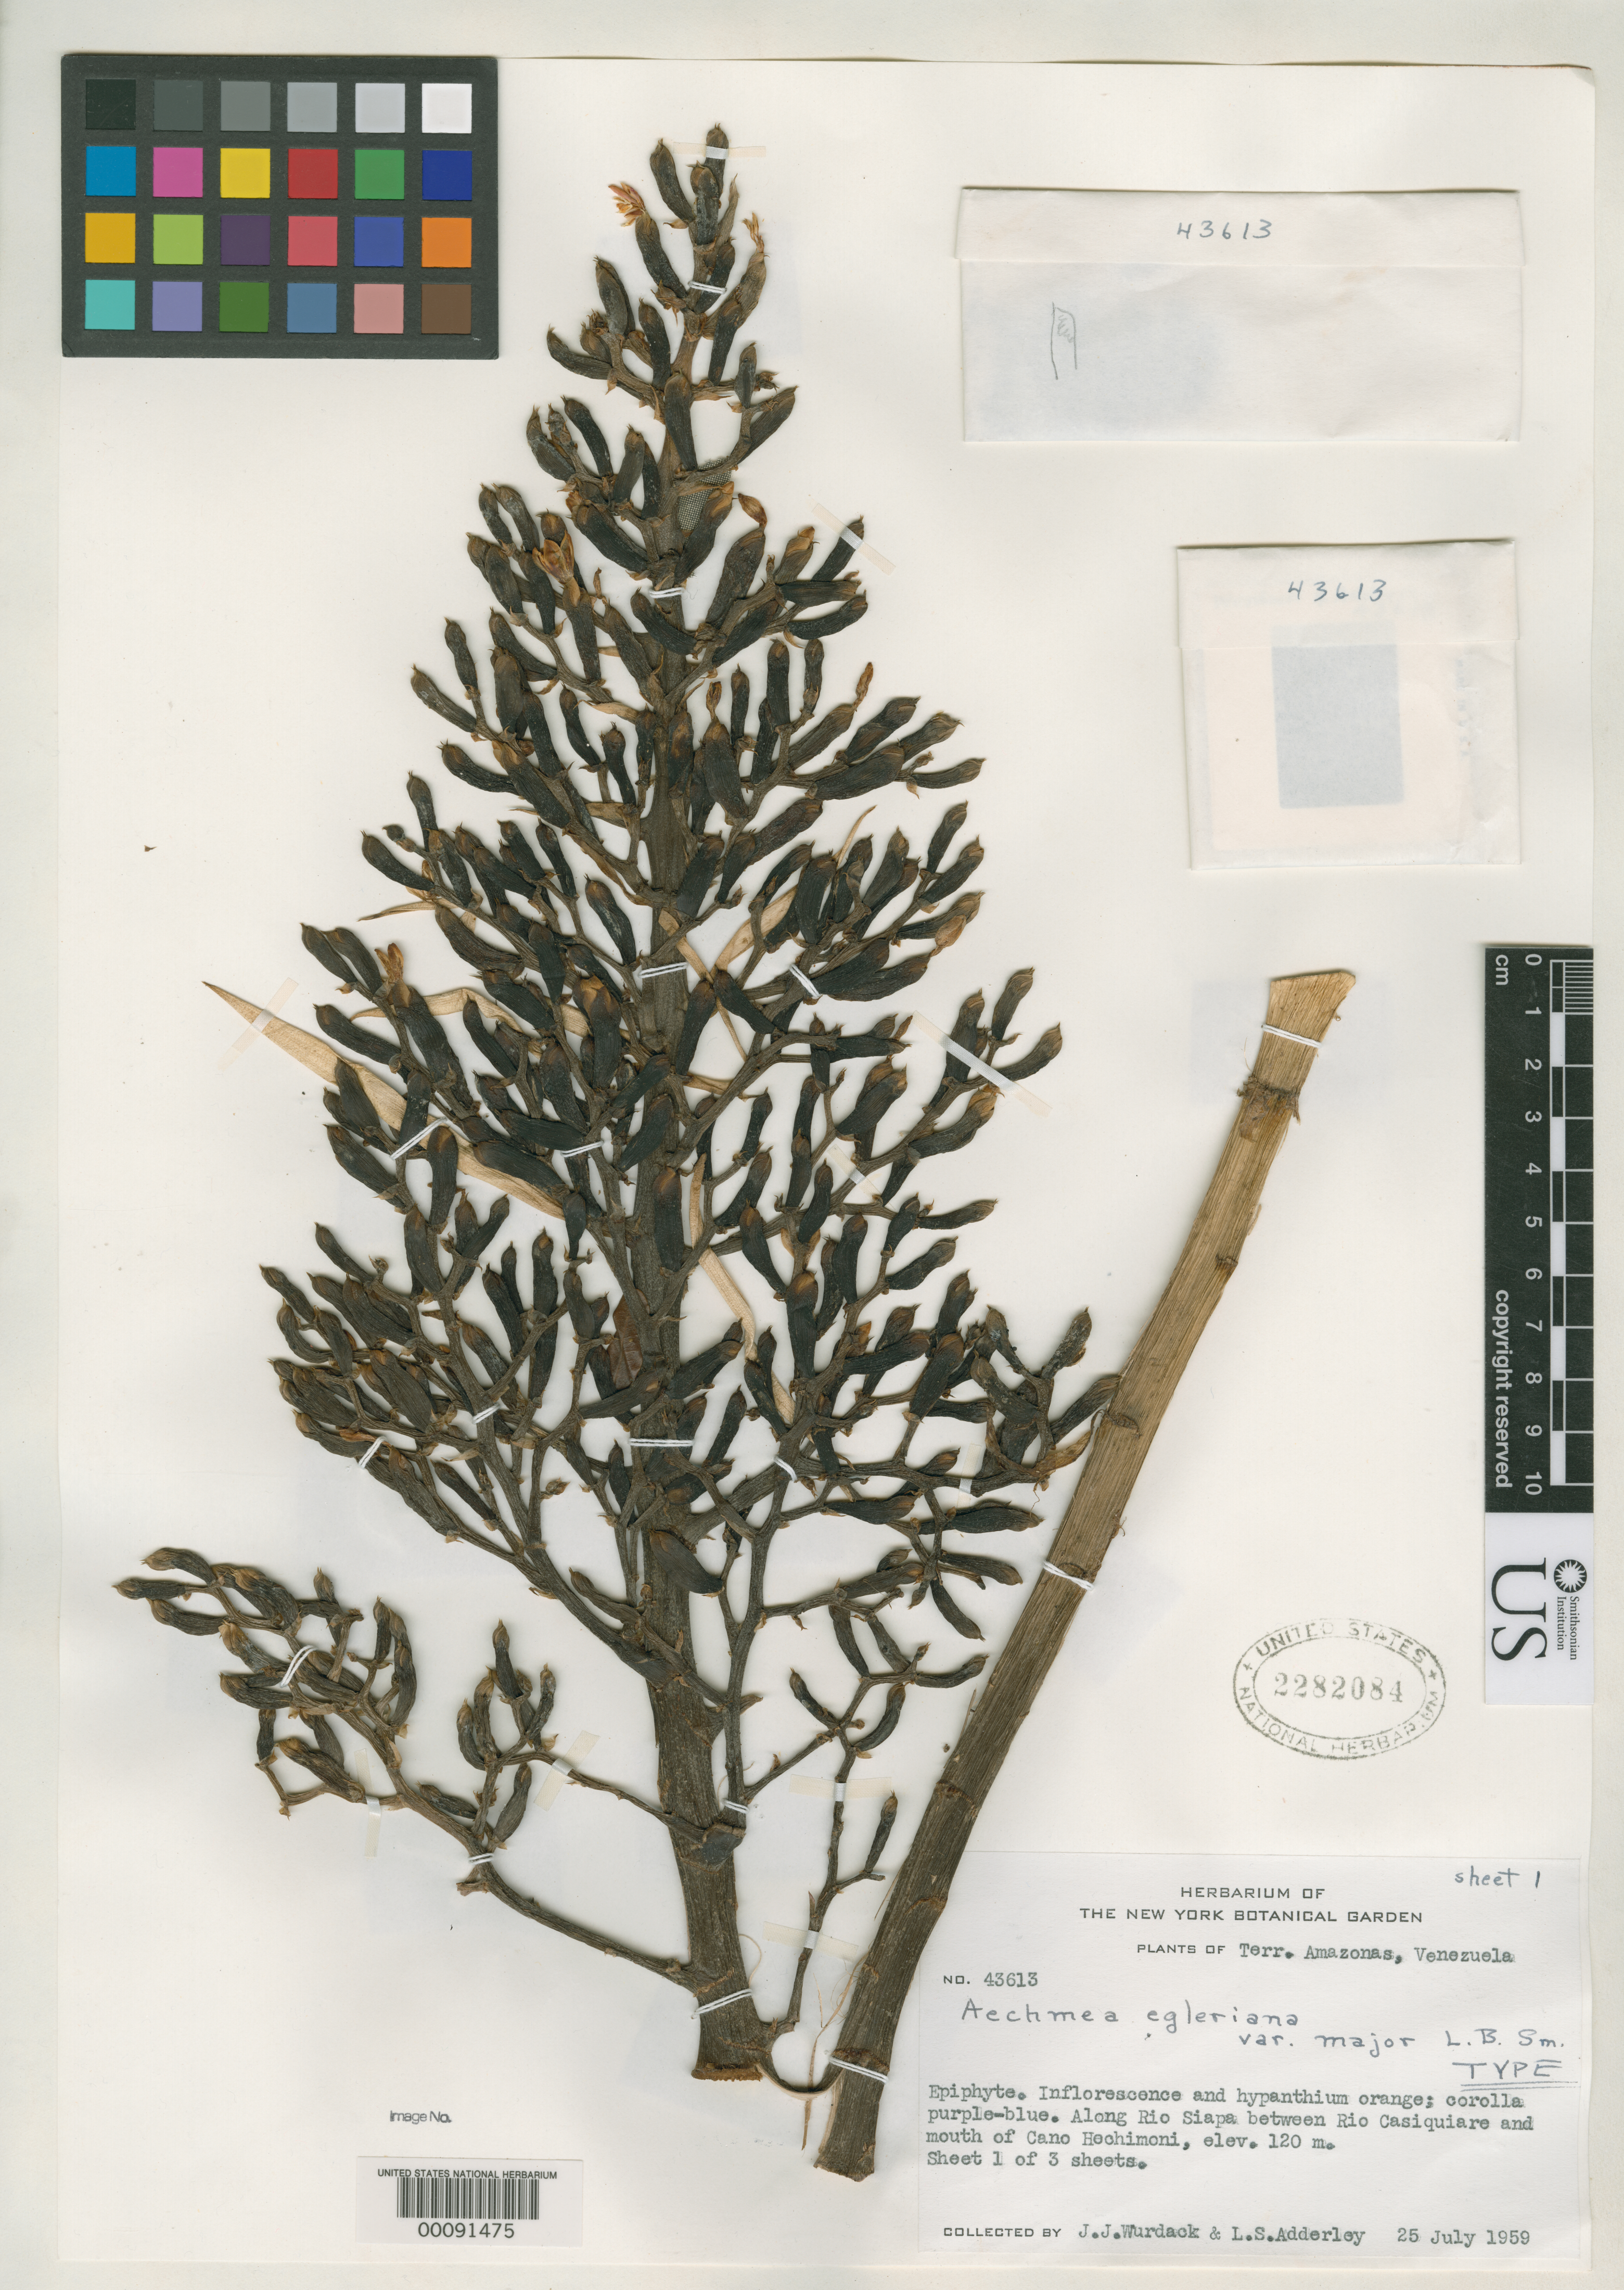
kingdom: Plantae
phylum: Tracheophyta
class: Liliopsida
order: Poales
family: Bromeliaceae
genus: Aechmea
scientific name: Aechmea egleriana var. major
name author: L.B. Sm.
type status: Holotype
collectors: J. J. Wurdack & L. S. Adderley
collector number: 43613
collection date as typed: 25 Jul 1959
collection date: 1959-07-25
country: Venezuela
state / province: Amazonas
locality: Rio Siapa, between Rio Casiquiare & mouth of Cano Hechimoni.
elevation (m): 120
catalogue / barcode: US 2282084